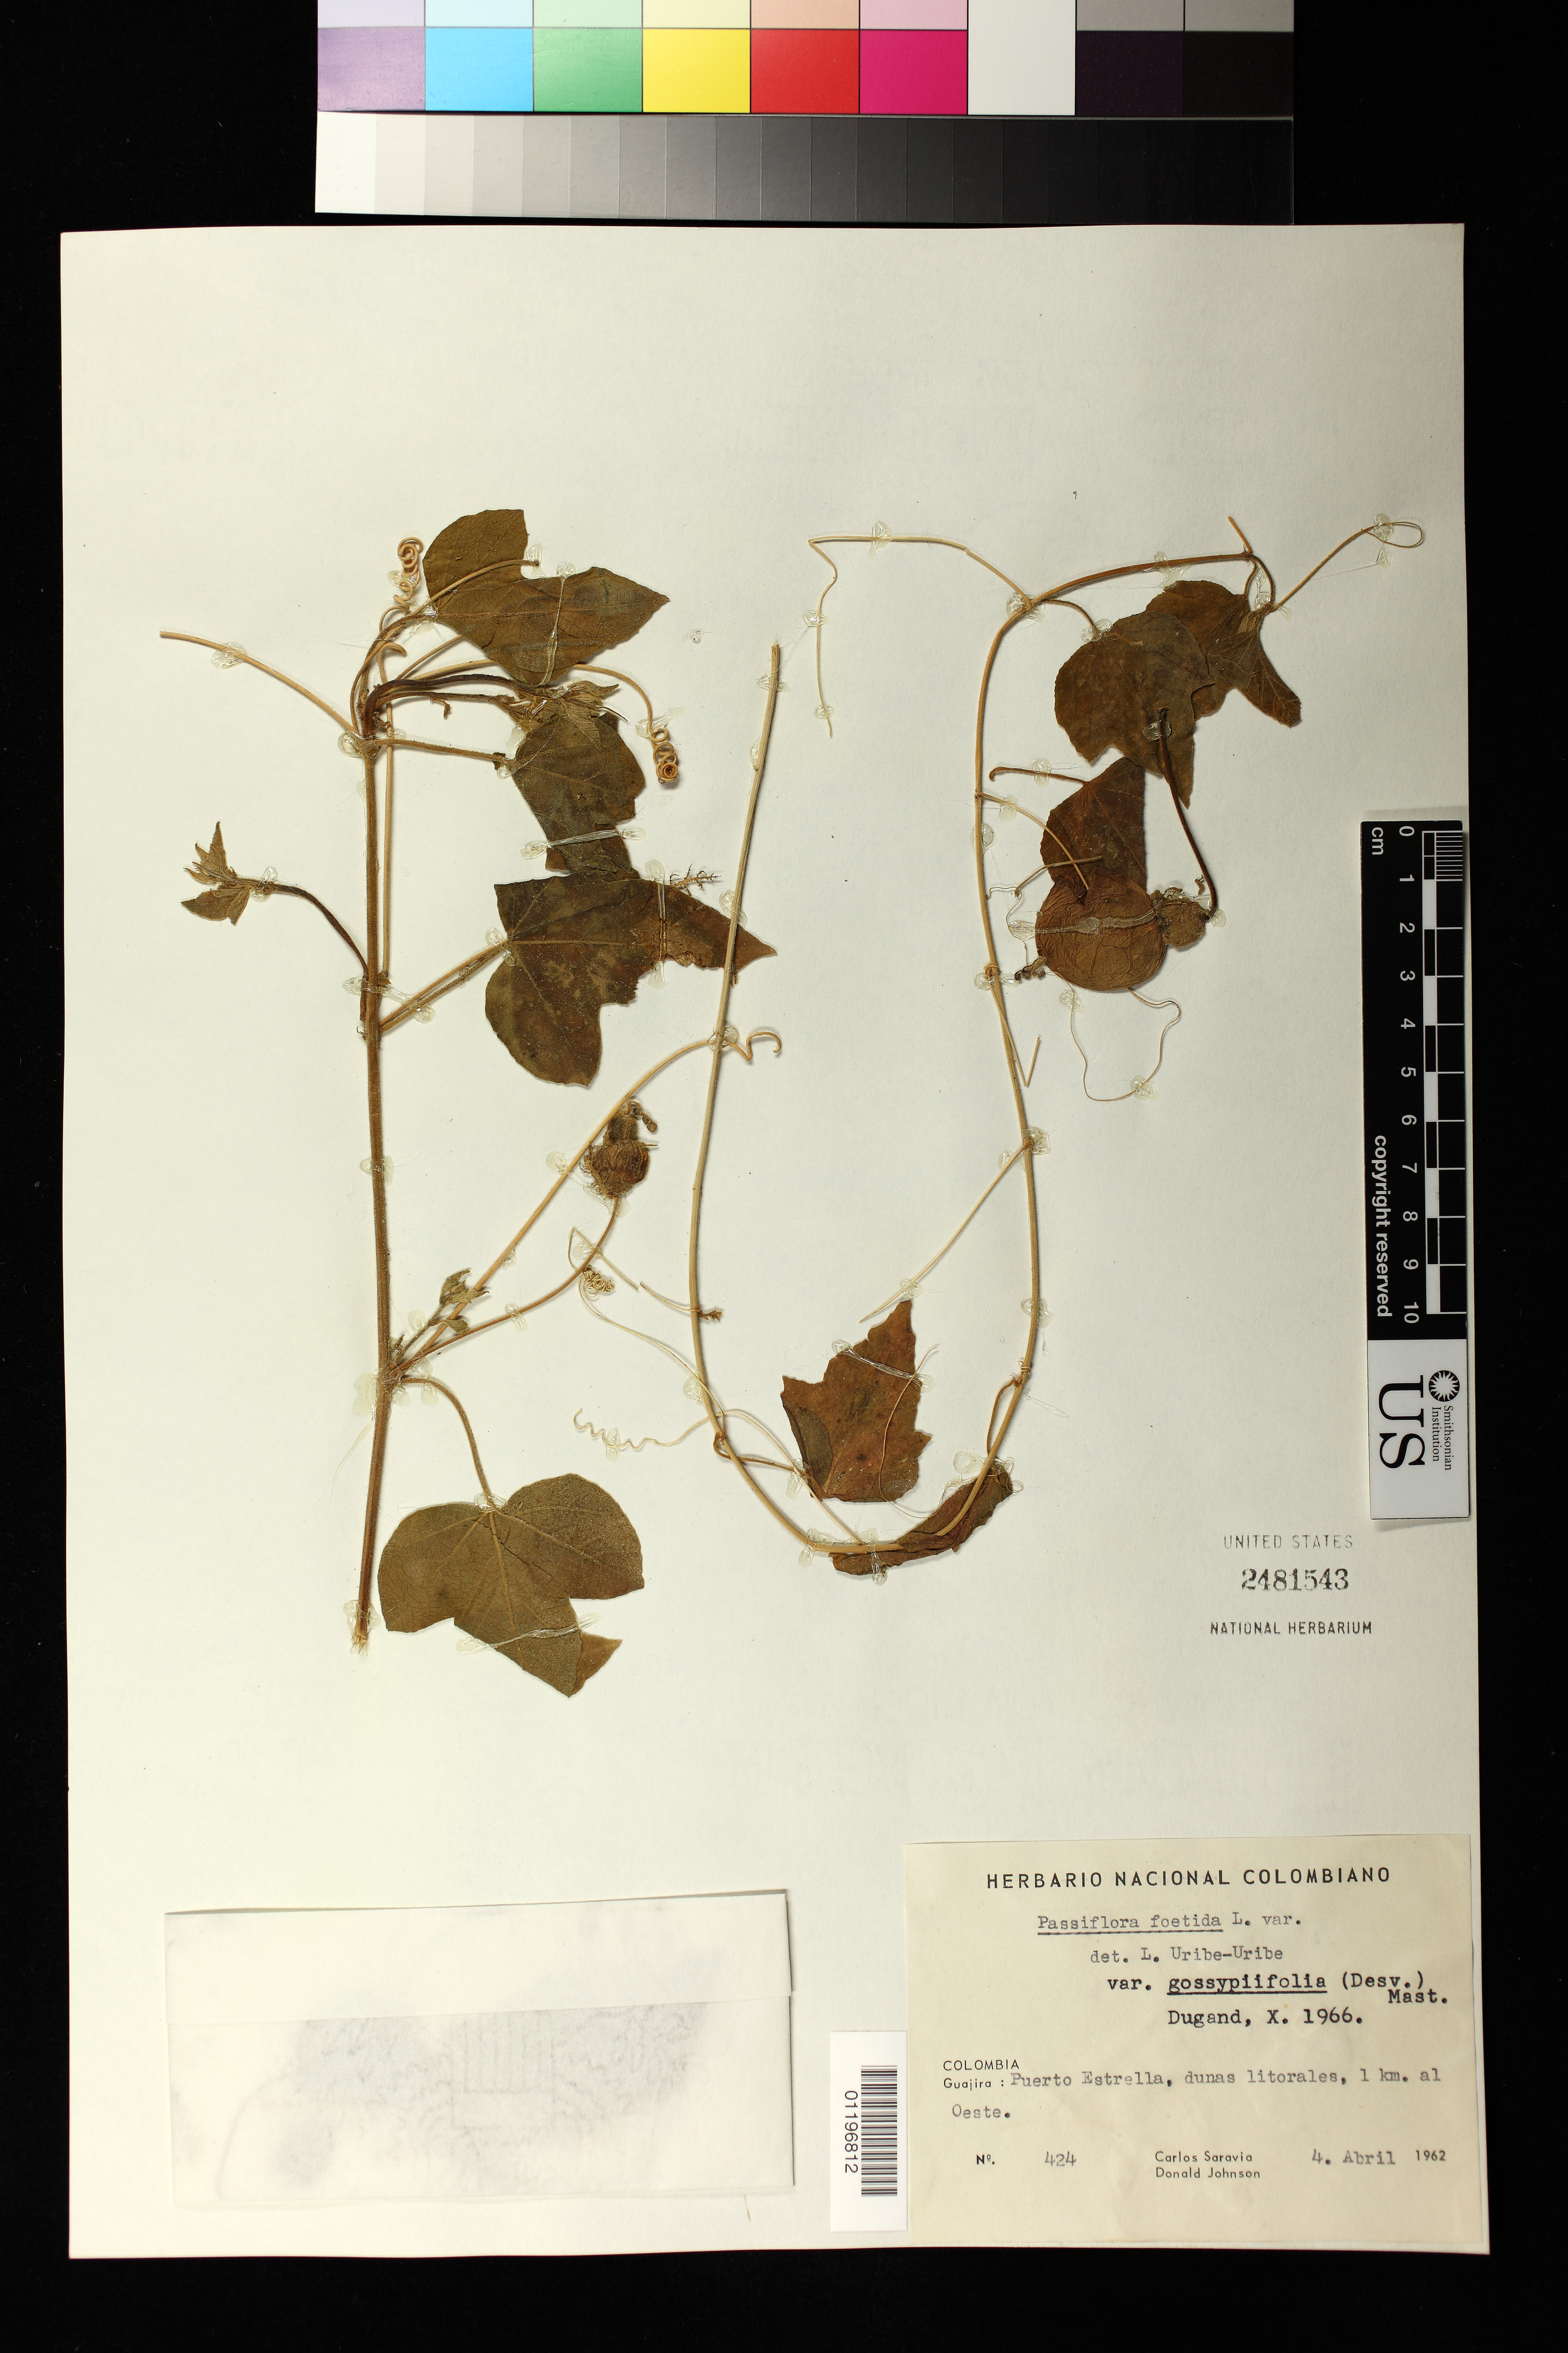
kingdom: Plantae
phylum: Tracheophyta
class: Magnoliopsida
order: Malpighiales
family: Passifloraceae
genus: Passiflora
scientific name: Passiflora foetida var. gossypiifolia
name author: (Desv.) Mast.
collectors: C. Saravia T. & D. Johnson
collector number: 424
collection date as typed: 04 Apr 1962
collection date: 1962-04-04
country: Colombia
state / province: La Guajira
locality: Gujira: Puerto Estrella, dunas litorales, 1 km. al Oeste.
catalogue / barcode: US 2481543